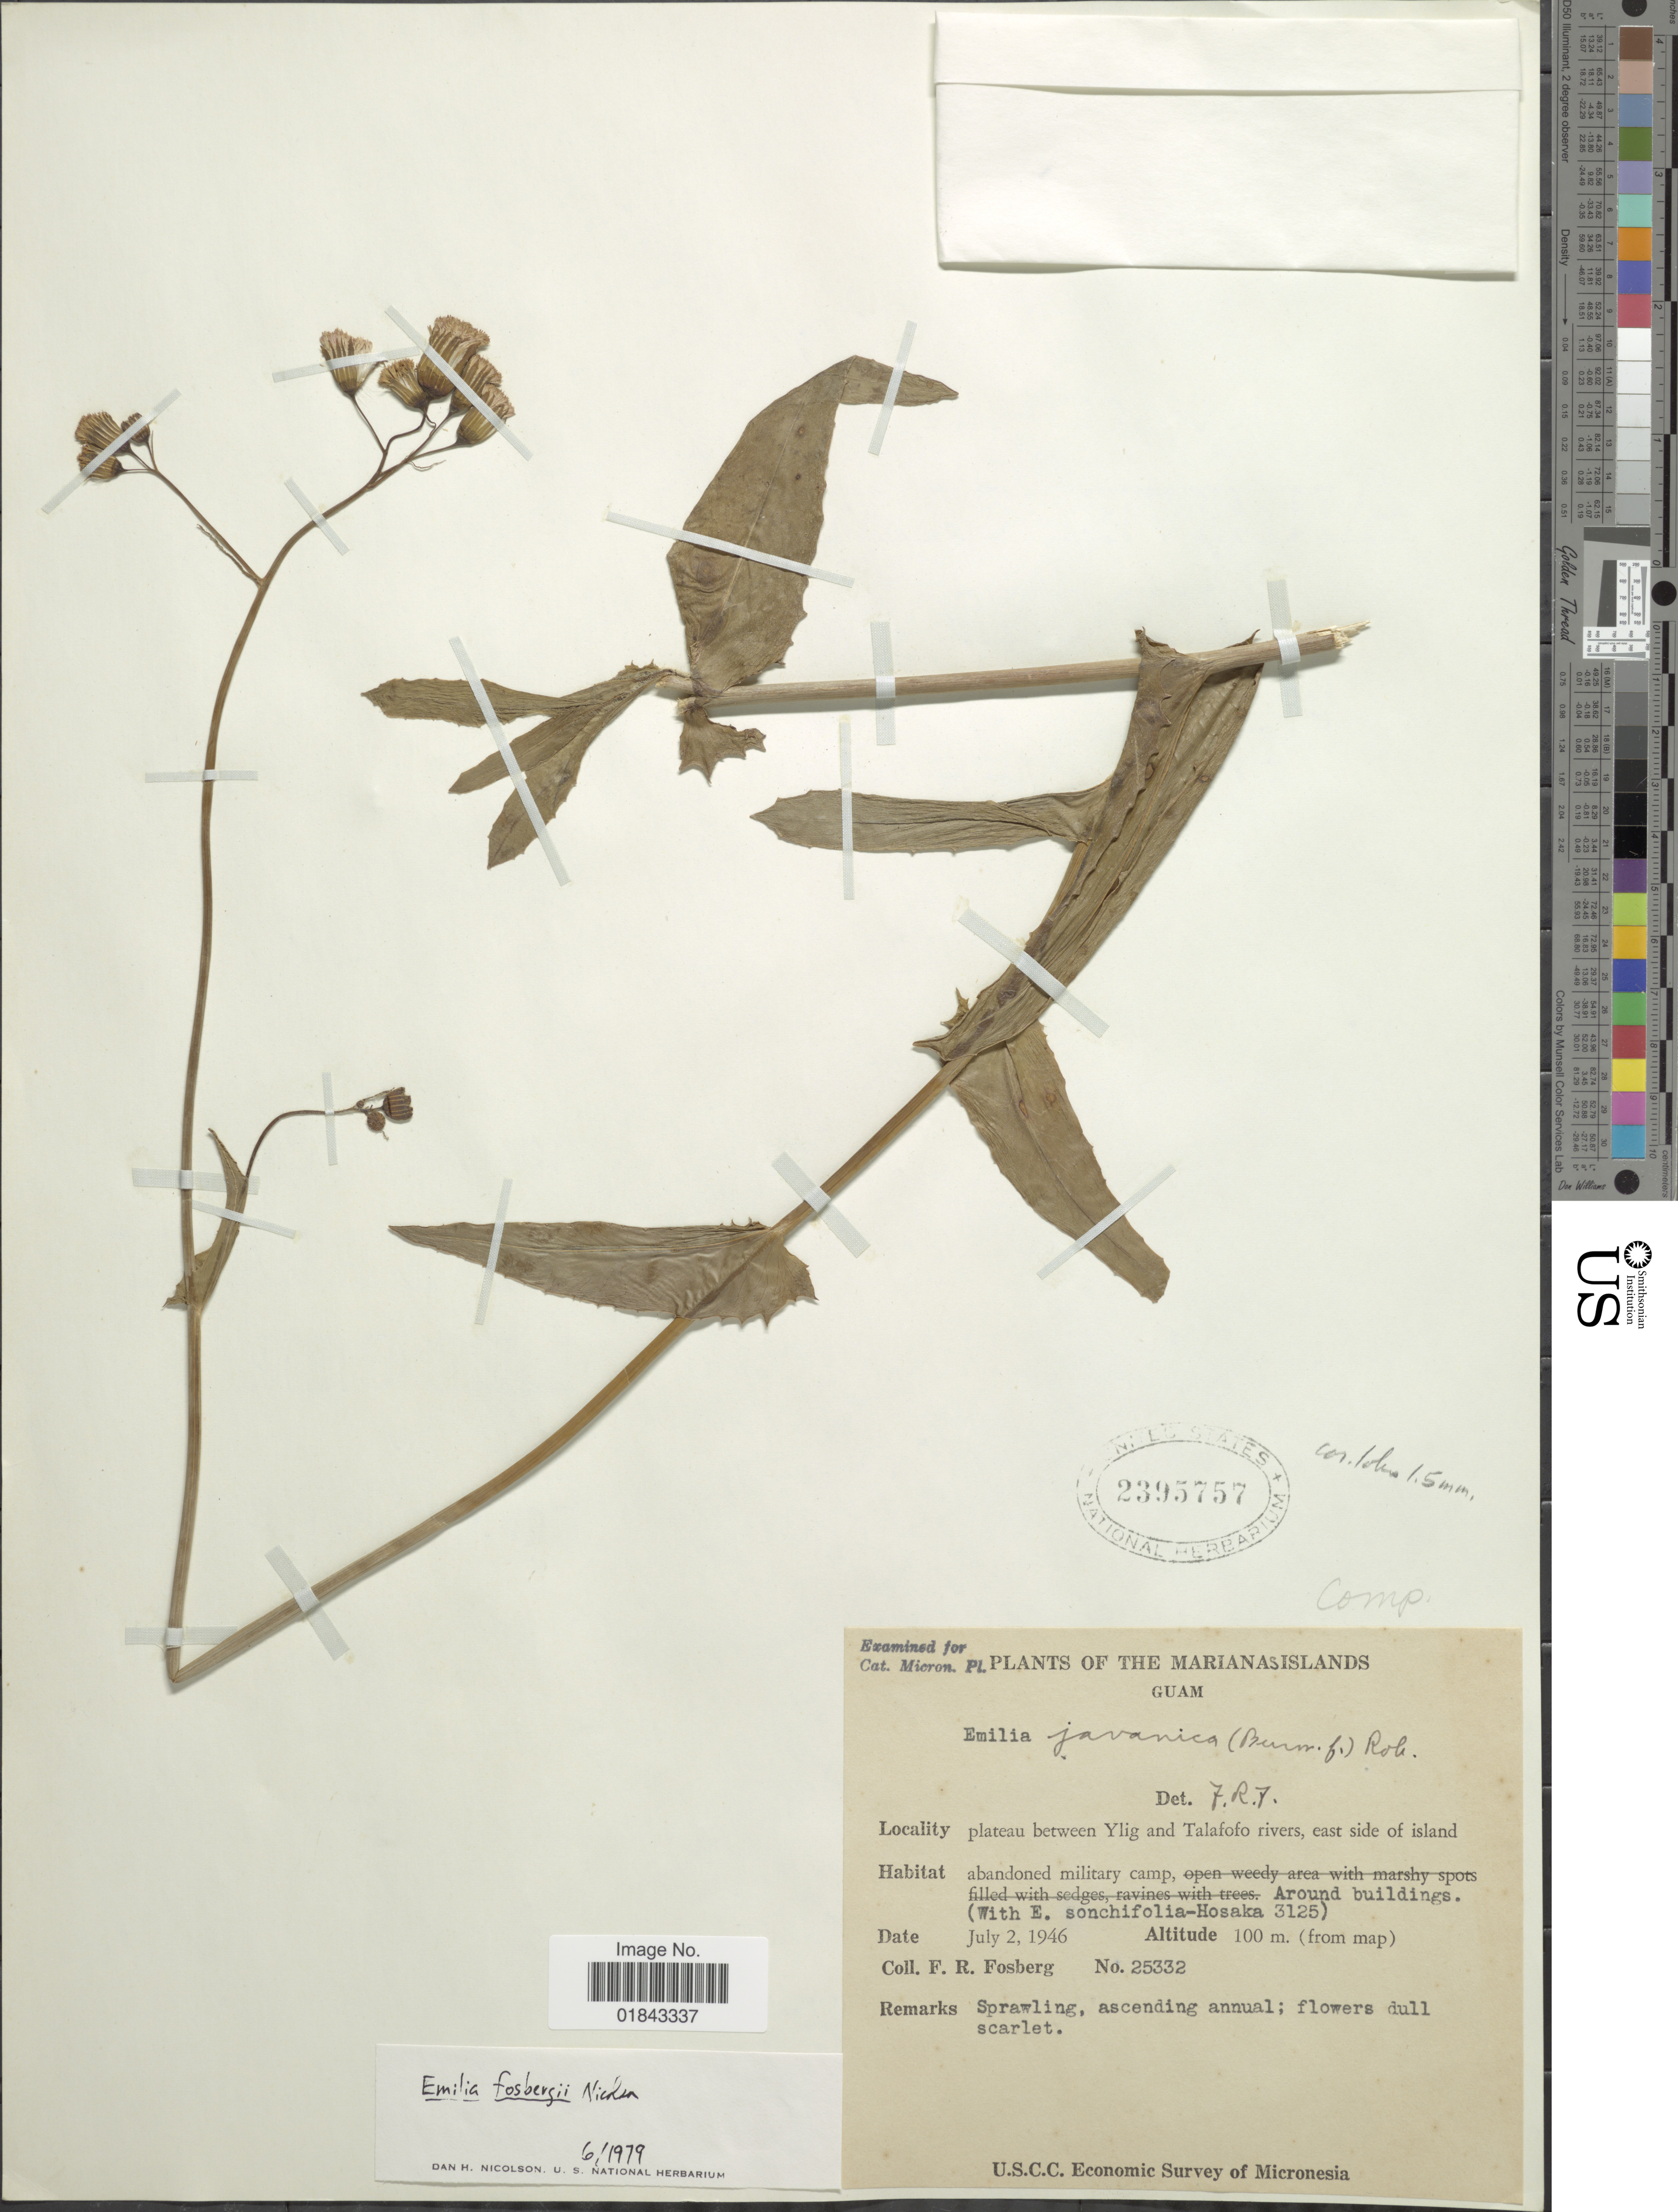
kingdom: Plantae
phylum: Tracheophyta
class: Magnoliopsida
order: Asterales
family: Asteraceae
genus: Emilia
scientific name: Emilia fosbergii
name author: Nicolson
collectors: F. R. Fosberg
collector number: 25332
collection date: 1946-07-02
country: Northern Mariana Islands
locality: Marianas Islands, Guam, plateau between Ylig and Talafofo rivers, east side of island, abandoned military camp, around buildings (with E. sonchifolia-Hosaka 3125)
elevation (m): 100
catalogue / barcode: US 2395757